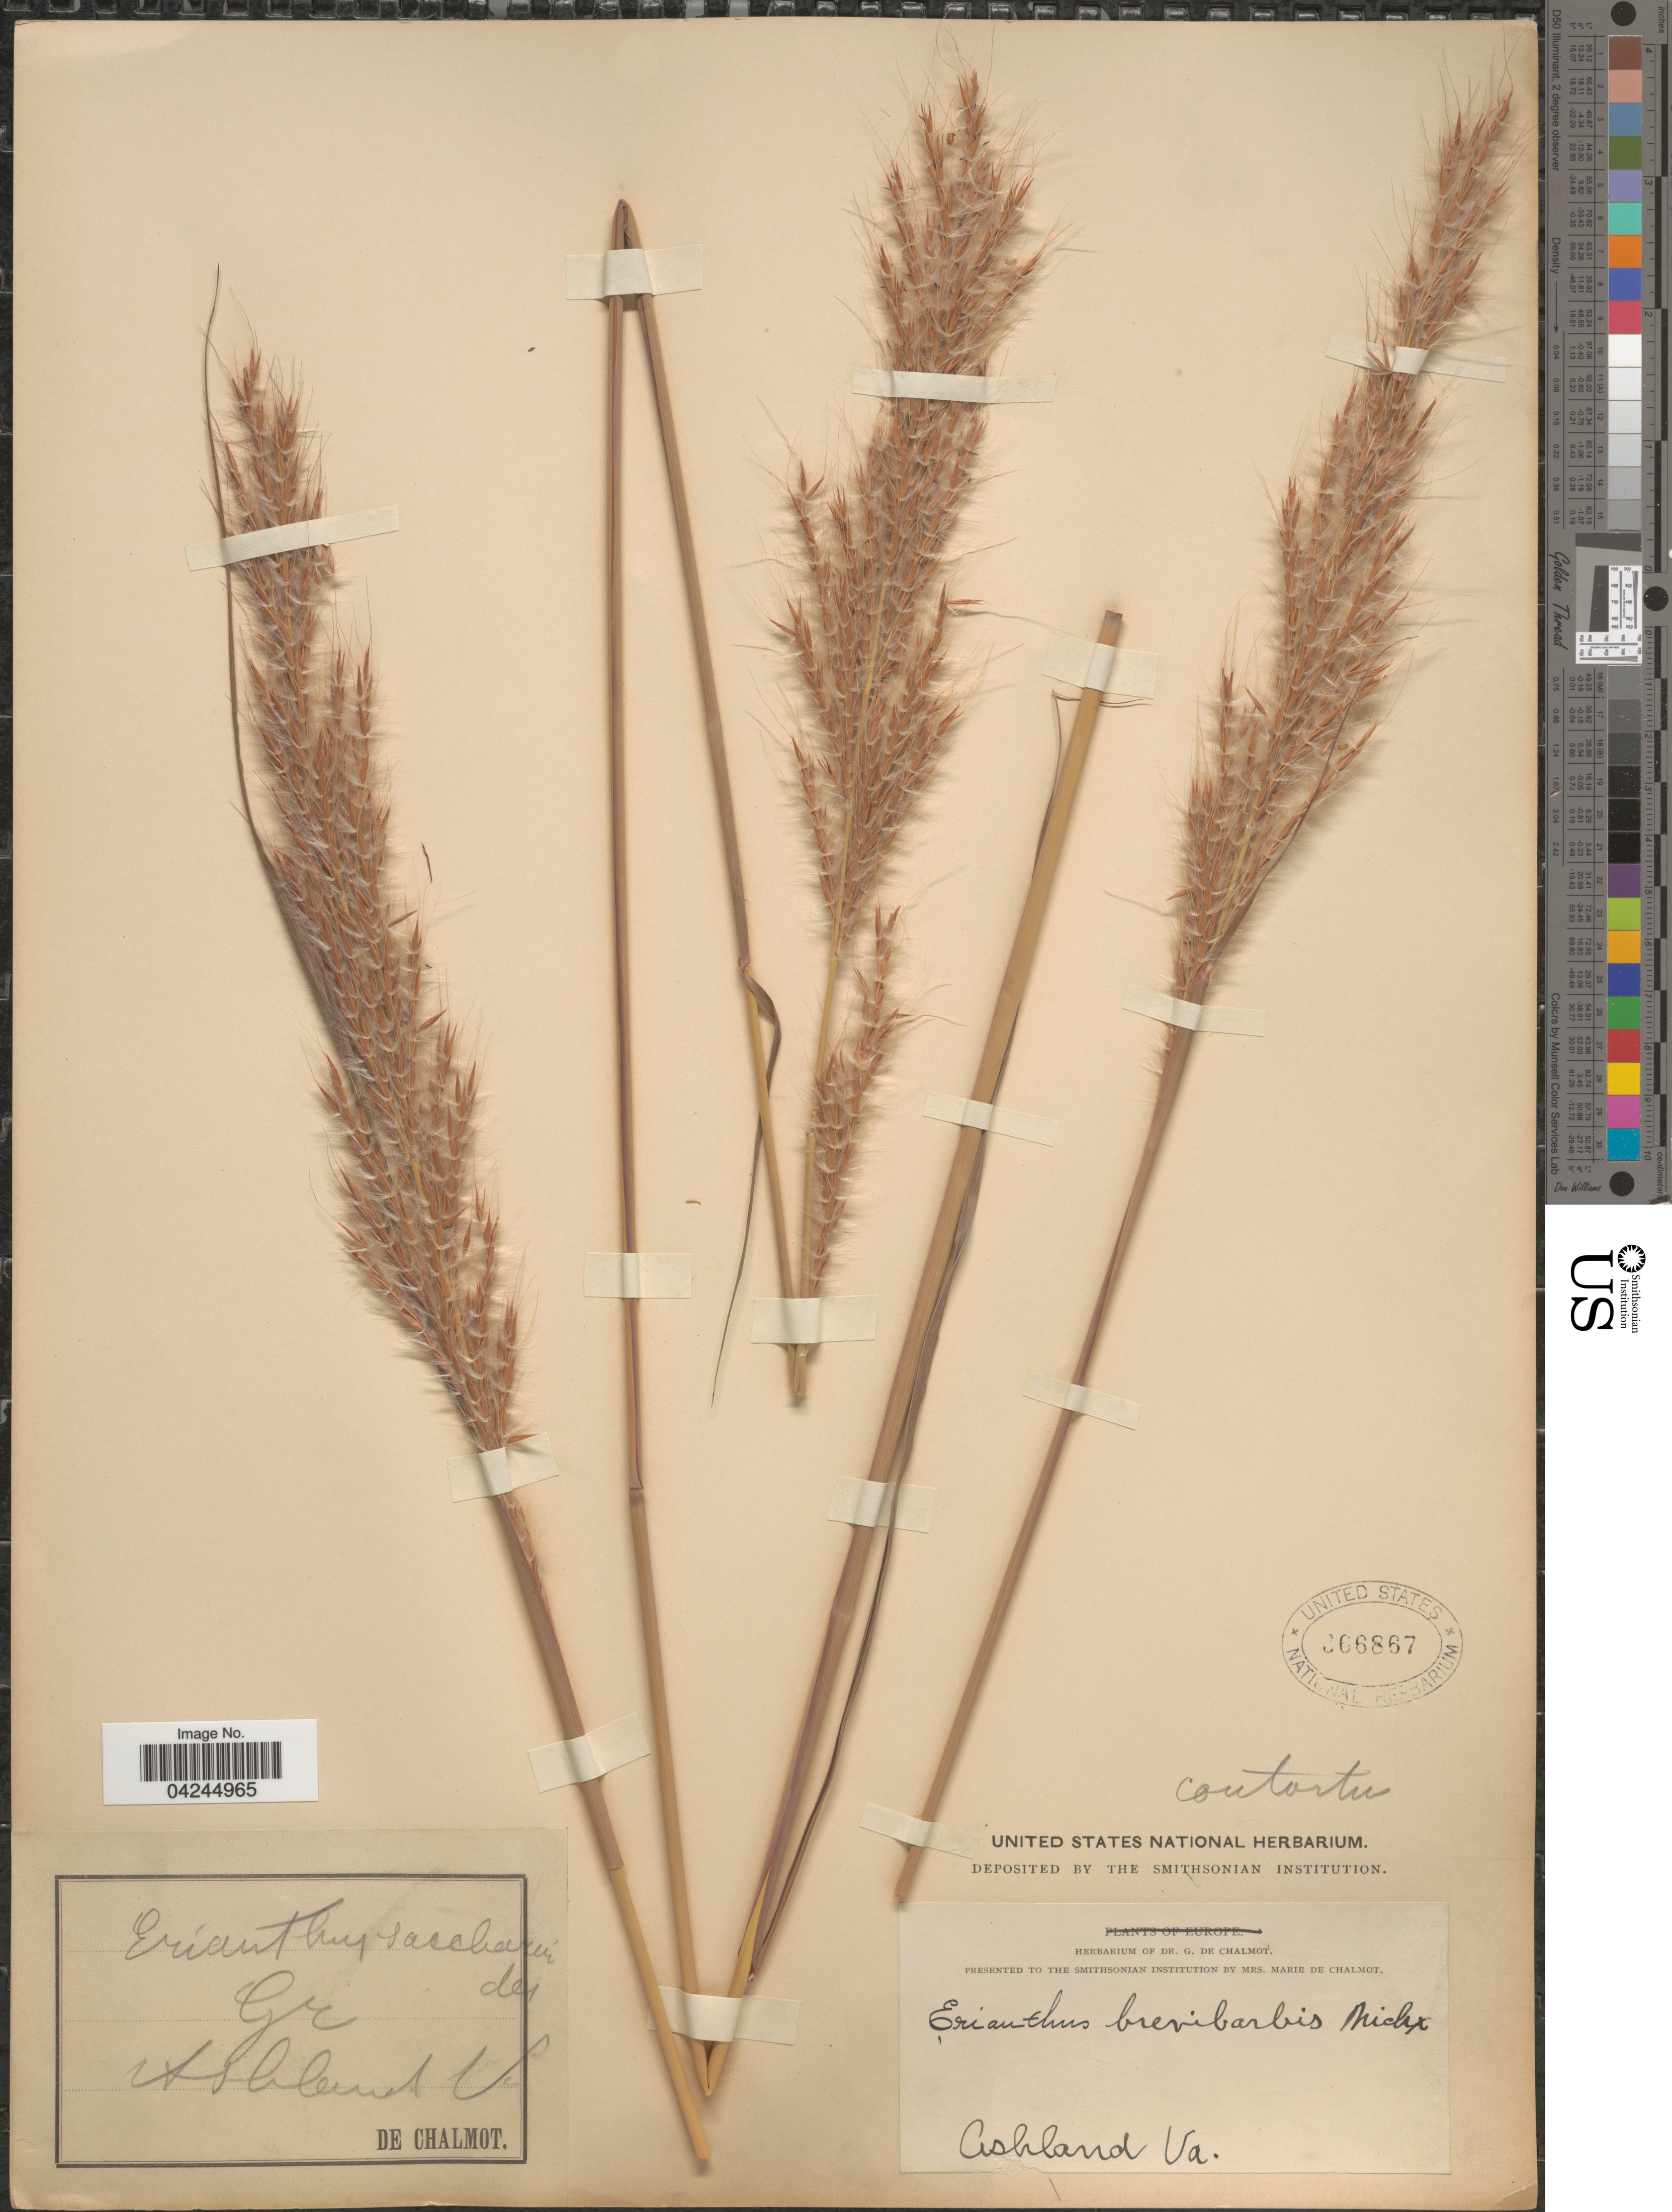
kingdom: Plantae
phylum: Tracheophyta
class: Liliopsida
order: Poales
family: Poaceae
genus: Erianthus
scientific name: Erianthus brevibarbis var. contortus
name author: (Elliott) D.B. Ward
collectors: G. de Chalmot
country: United States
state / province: Virginia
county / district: Hanover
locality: Ashland.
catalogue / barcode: US 366867